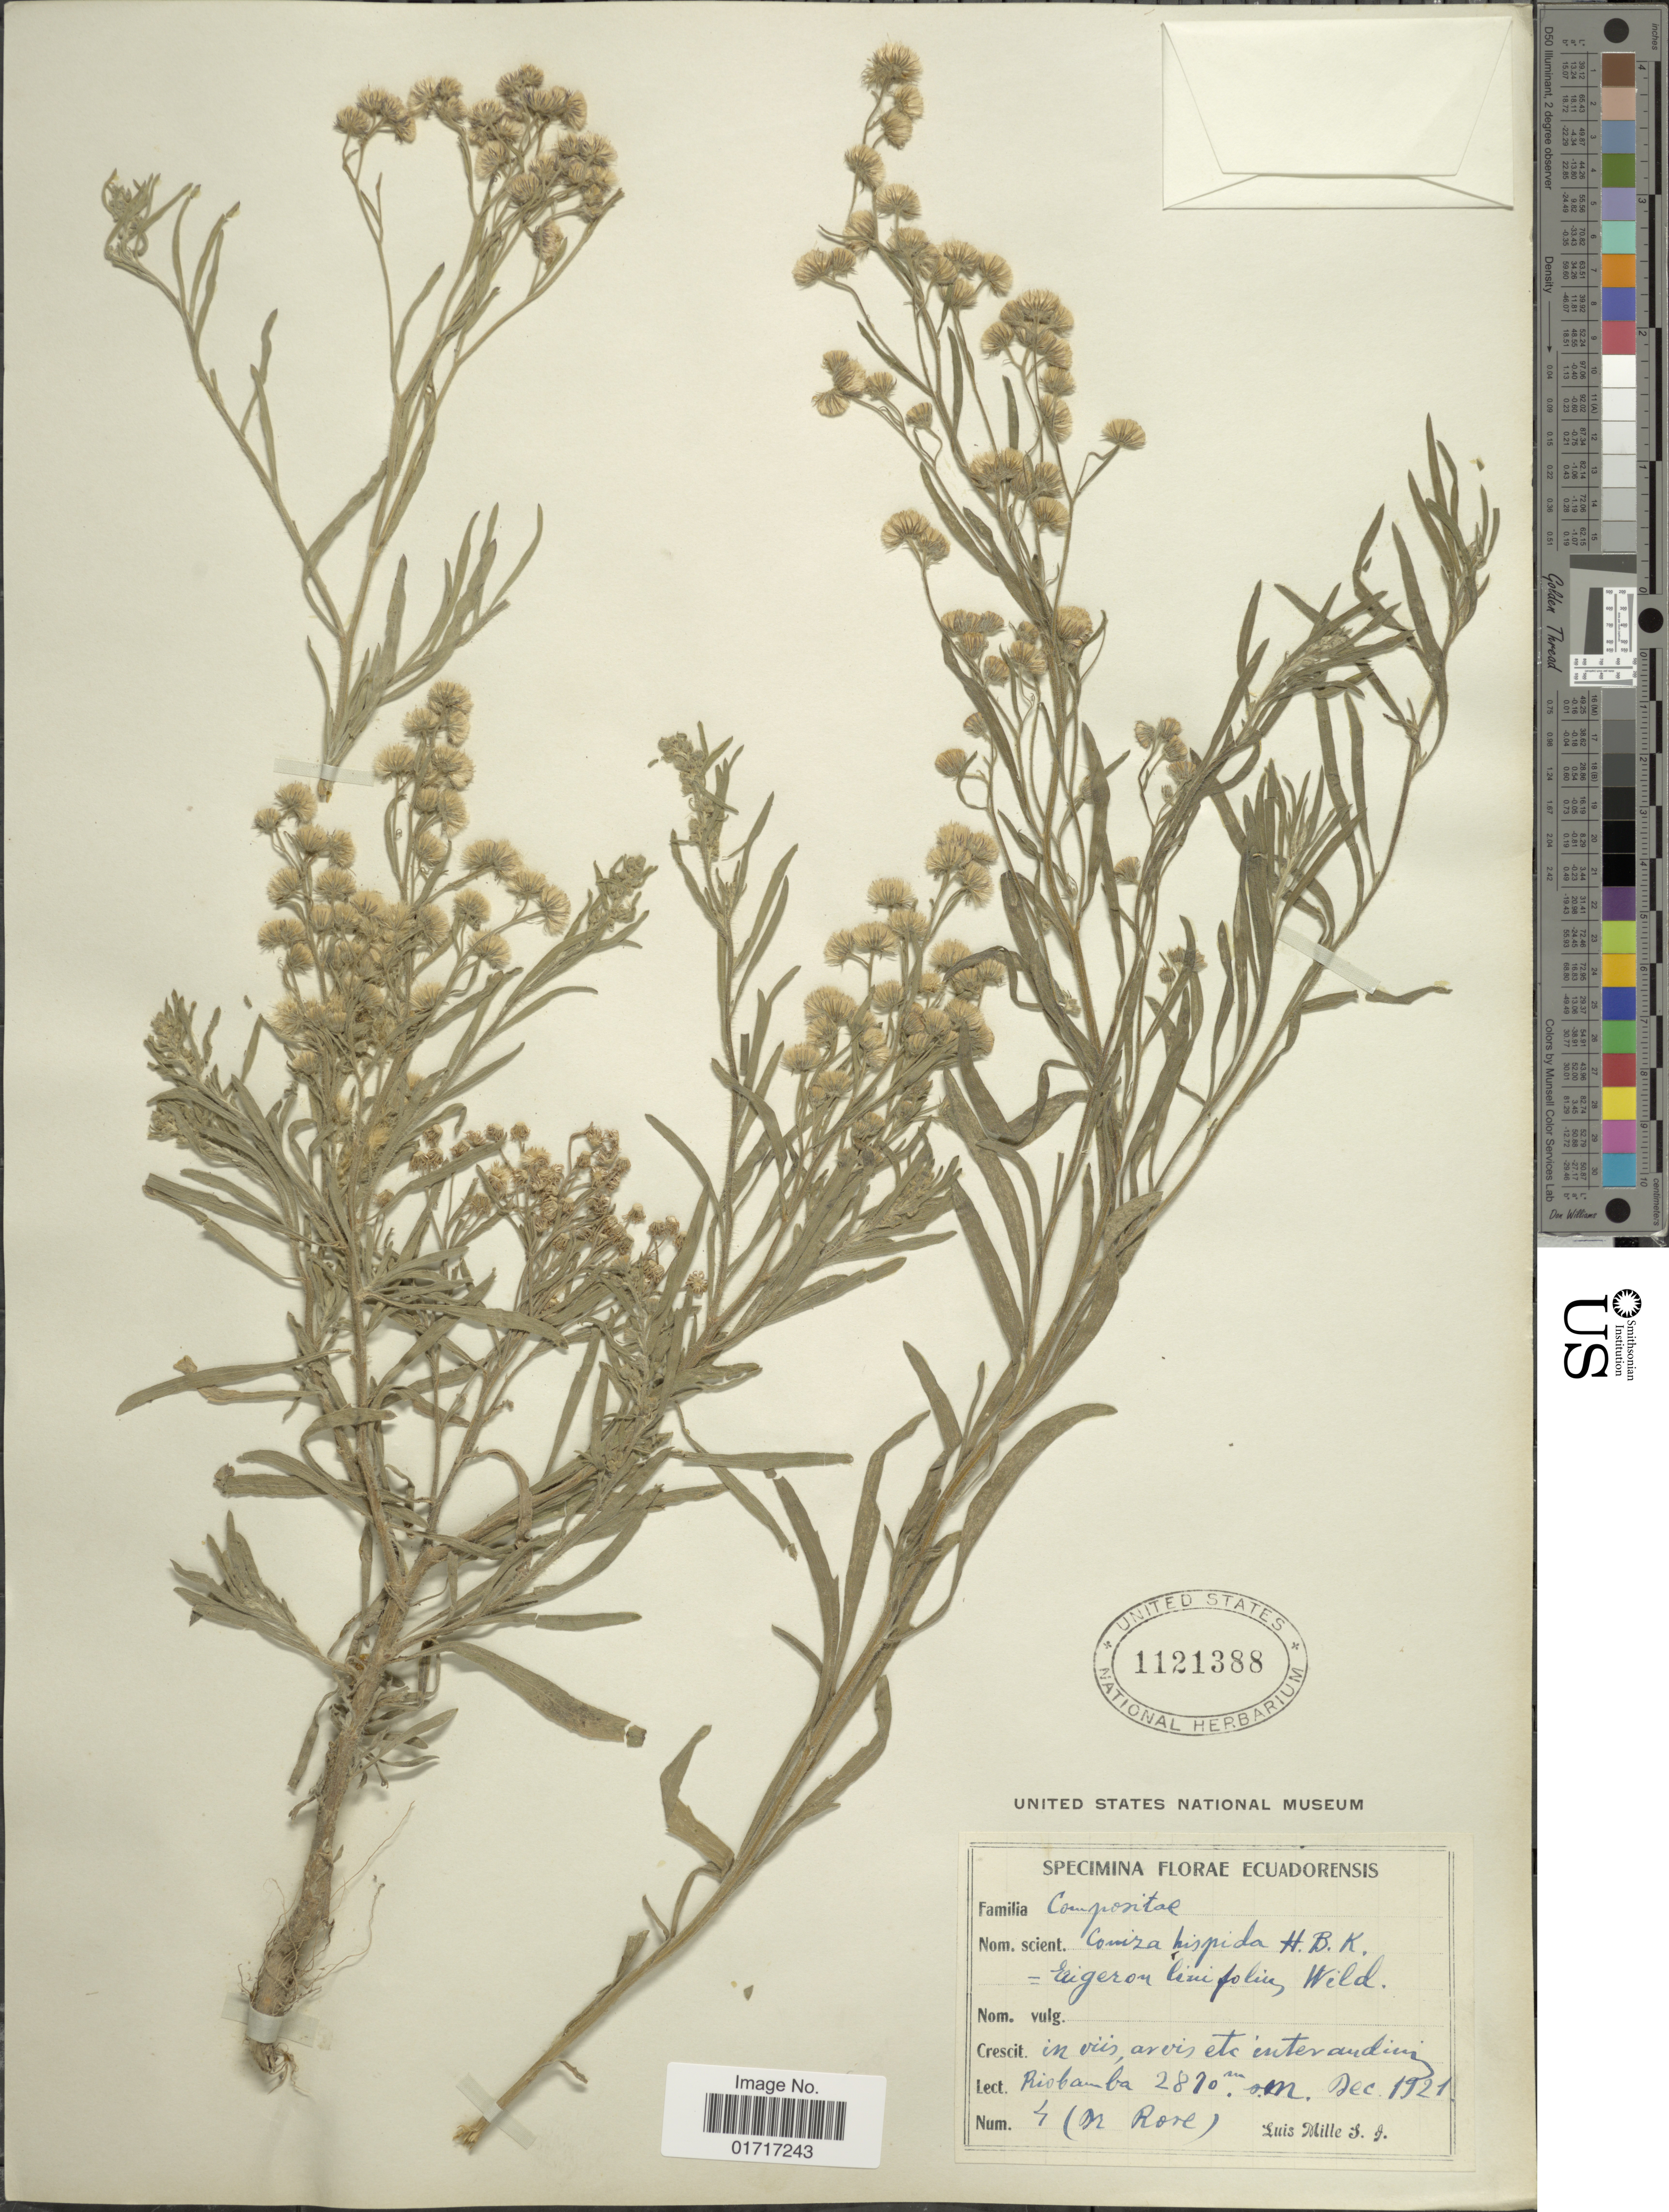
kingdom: Plantae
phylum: Tracheophyta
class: Magnoliopsida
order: Asterales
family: Asteraceae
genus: Erigeron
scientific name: Erigeron bonariensis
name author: L.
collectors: L. Mille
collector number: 4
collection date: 1921-12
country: Ecuador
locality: Riobamba.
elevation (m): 2870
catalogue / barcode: US 1121388